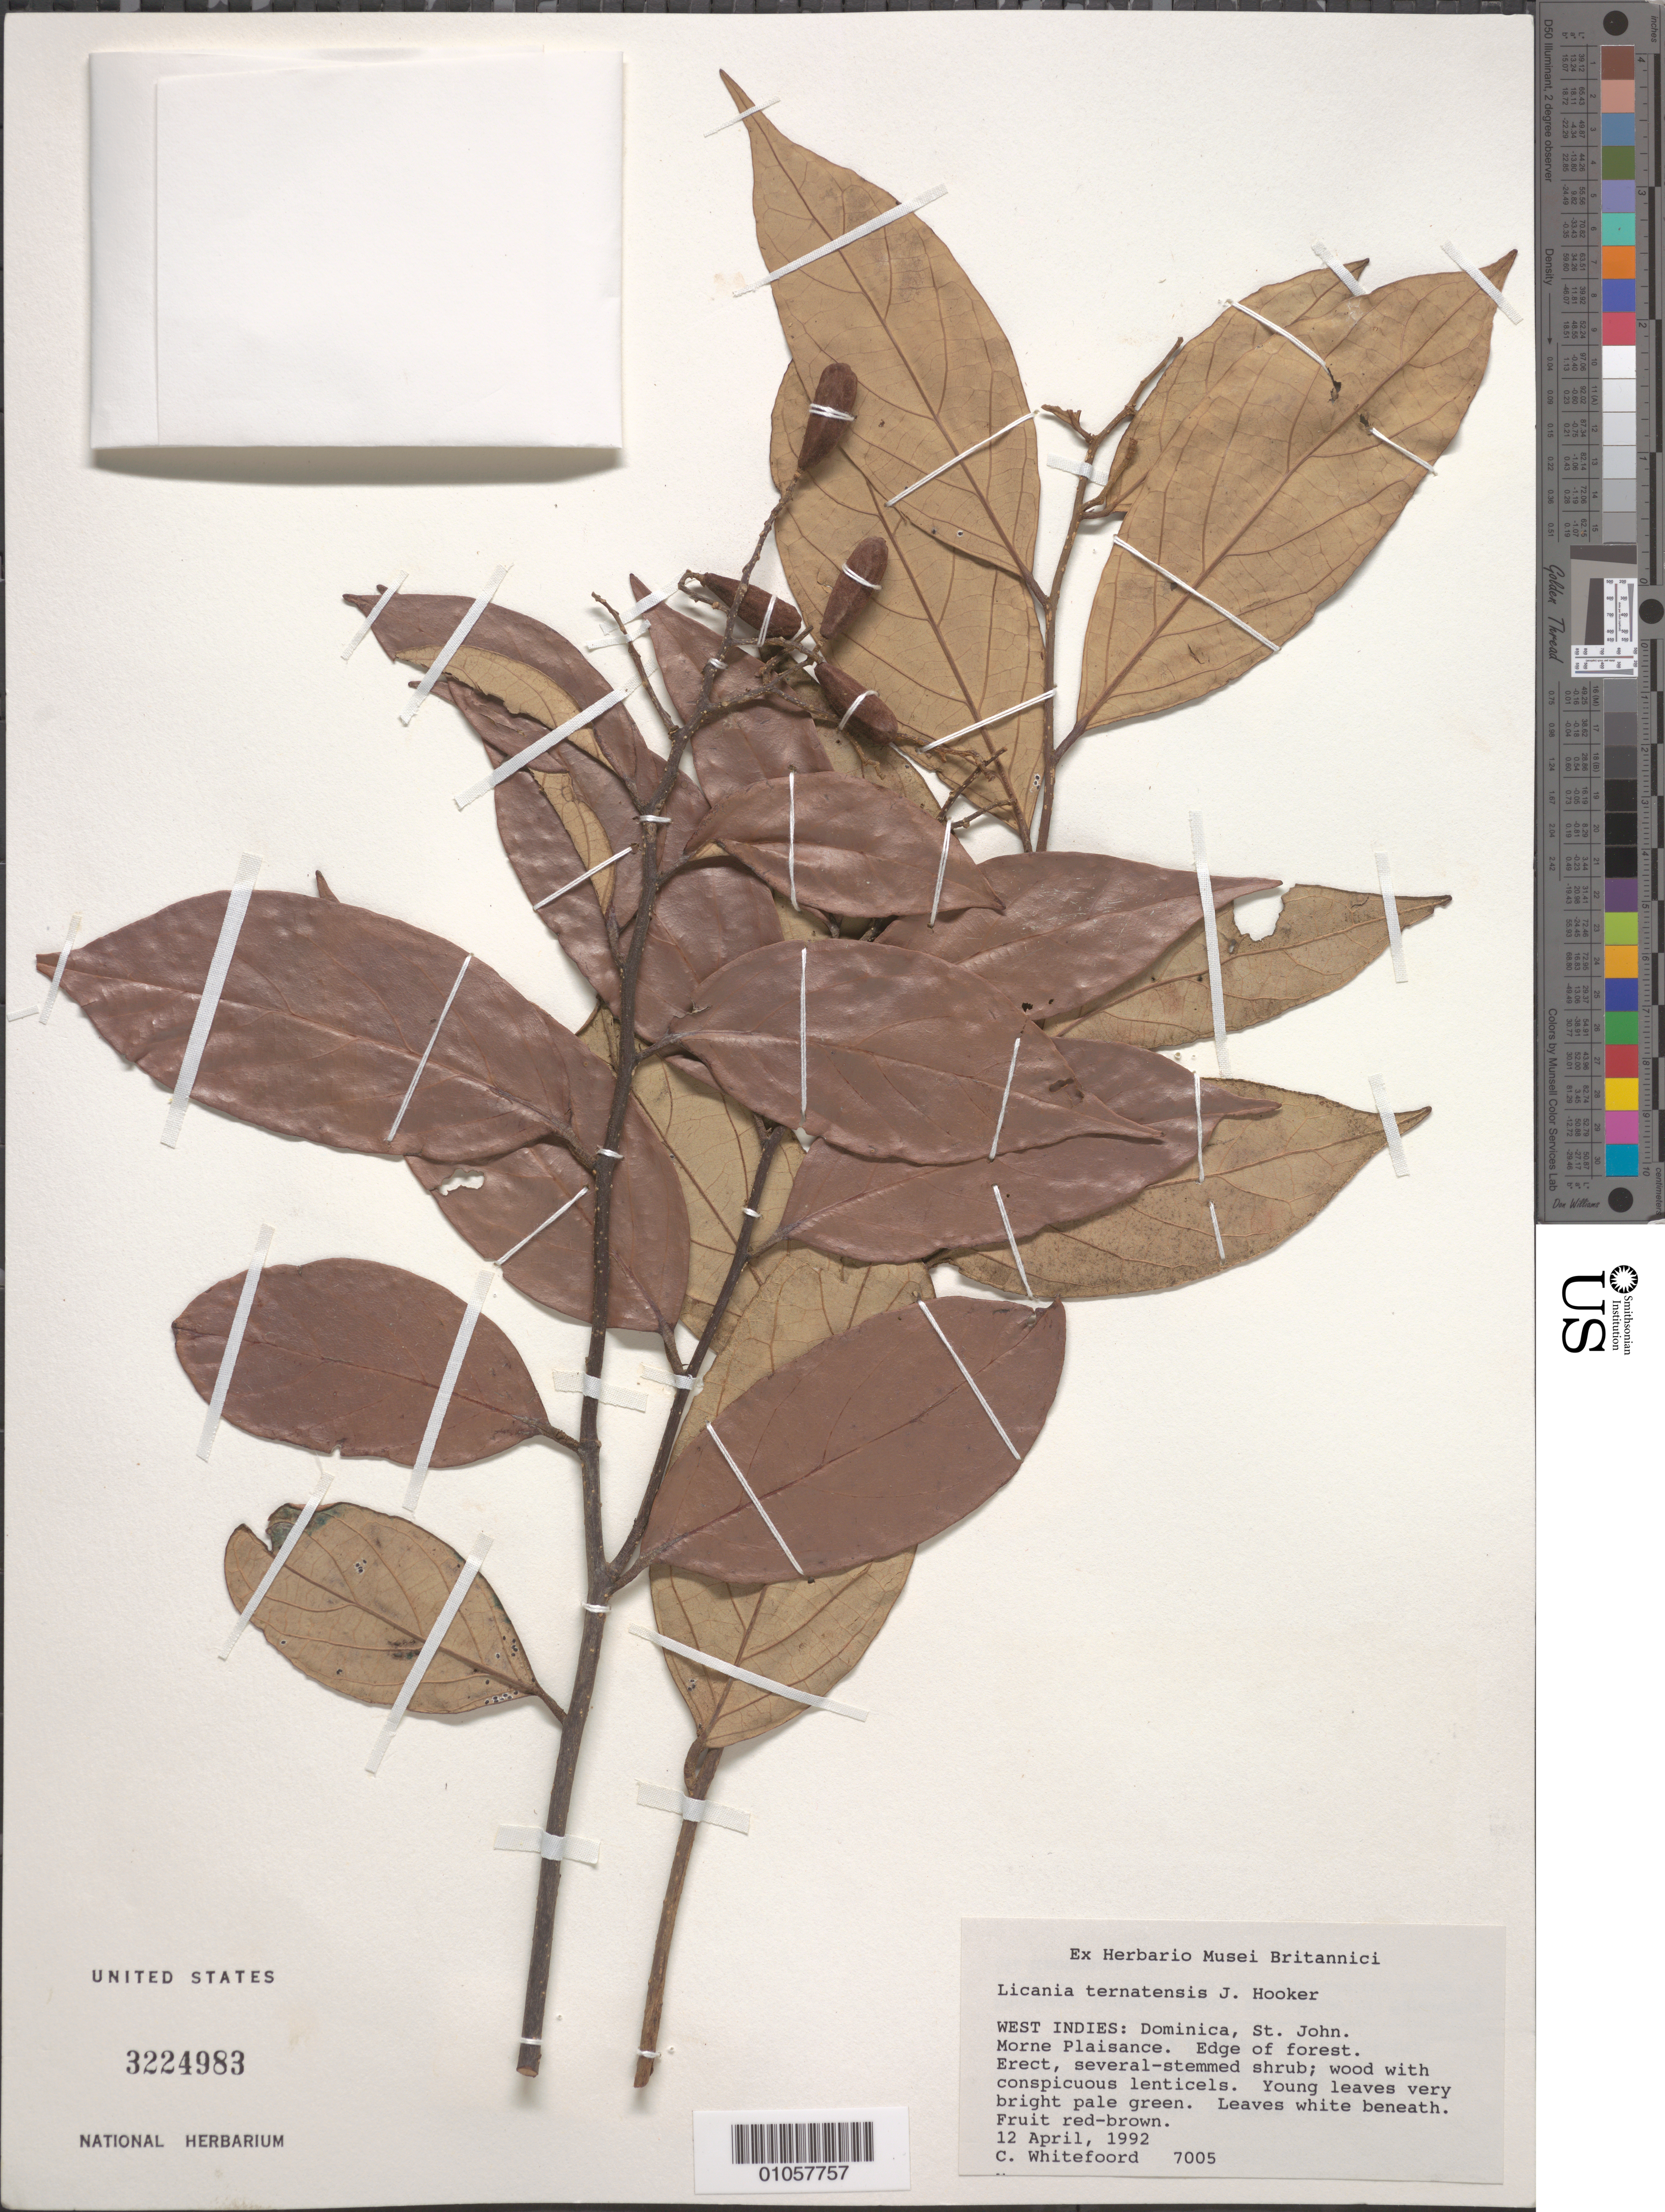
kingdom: Plantae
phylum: Tracheophyta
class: Magnoliopsida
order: Malpighiales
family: Chrysobalanaceae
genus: Licania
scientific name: Licania ternatensis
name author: Hook. f. ex Duss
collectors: C. Whitefoord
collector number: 7005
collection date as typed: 12 Apr 1992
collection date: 1992-04-12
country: Dominica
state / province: St. John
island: Dominica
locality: Morne Plaisance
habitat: Edge of forest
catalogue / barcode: US 3224983